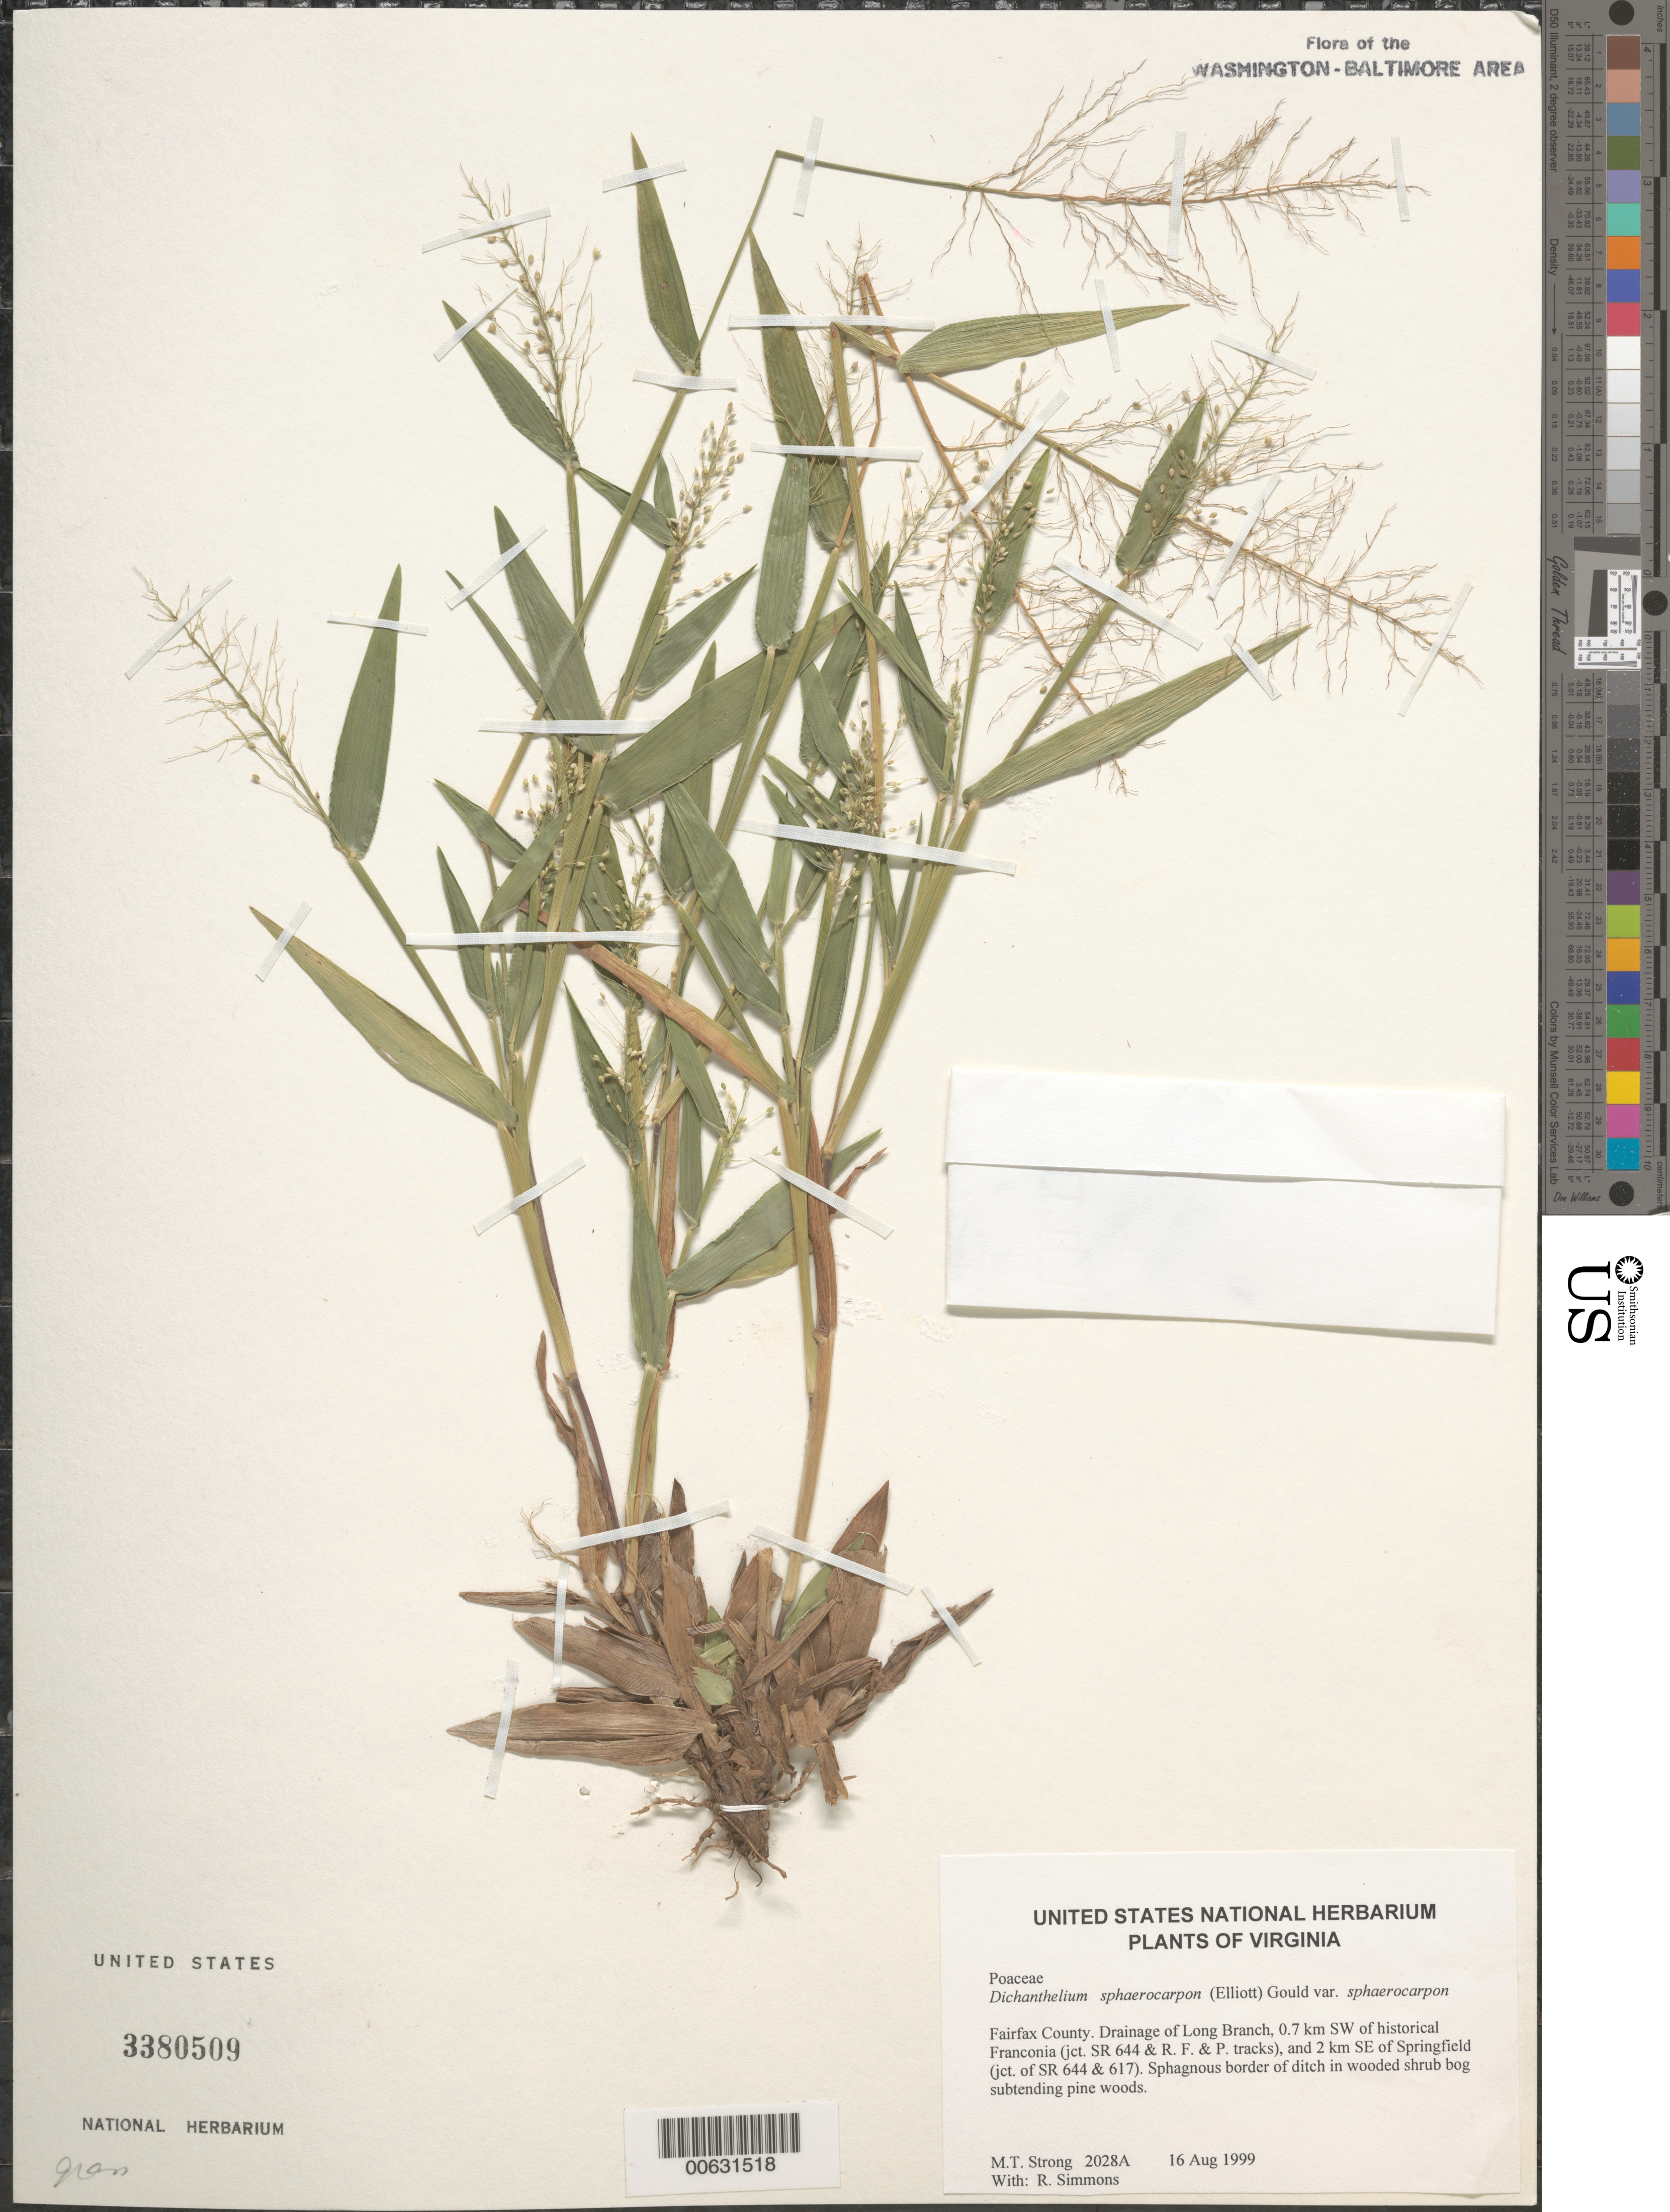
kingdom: Plantae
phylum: Tracheophyta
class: Liliopsida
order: Poales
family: Poaceae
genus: Dichanthelium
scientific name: Dichanthelium sphaerocarpon var. sphaerocarpon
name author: (Elliott) Gould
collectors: M. T. Strong & R. Simmons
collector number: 2028A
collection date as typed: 16 Aug 1999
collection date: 1999-08-16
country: United States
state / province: Virginia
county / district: Fairfax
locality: Drainage of Long Branch, 0.7 km SW of historical Franconia (jct. SR 644 & R. F. & P. tracks), and 2 km SE of Springfield (jct. of SR 644 & 617)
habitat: Sphagnous border of ditch in wooded shrub bog subtending pine woods.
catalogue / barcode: US 3380509